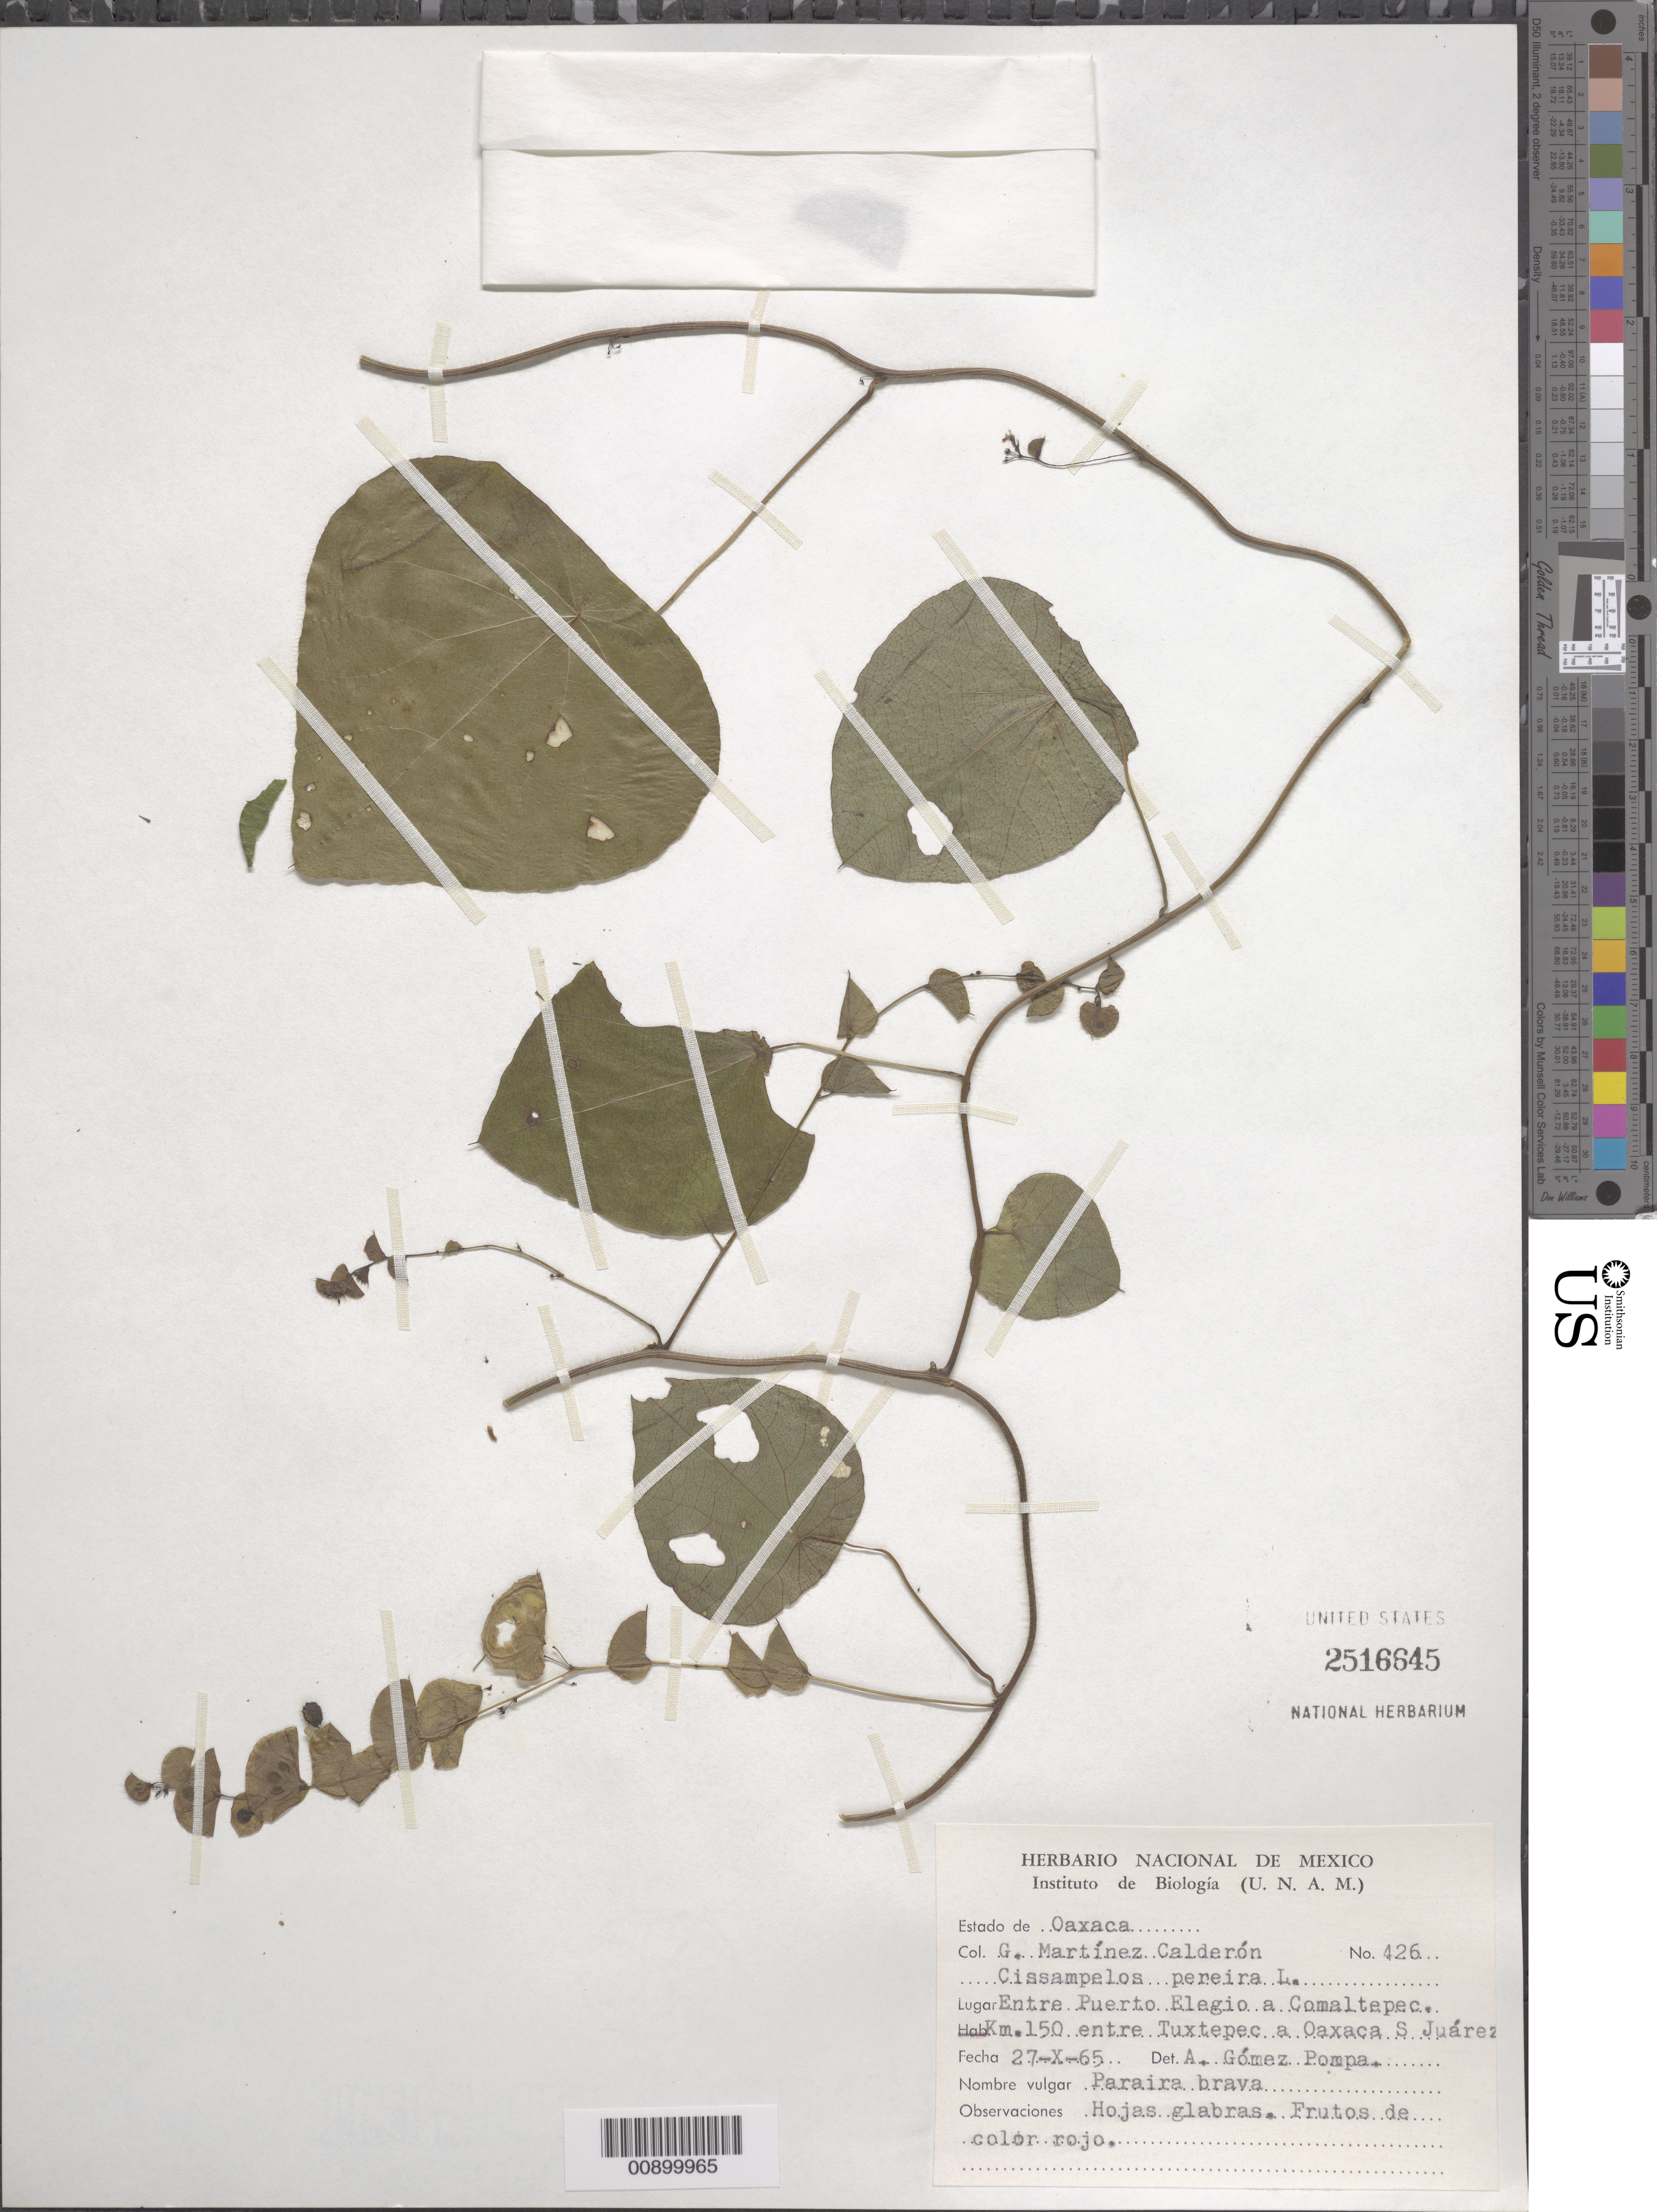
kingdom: Plantae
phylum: Tracheophyta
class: Magnoliopsida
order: Ranunculales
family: Menispermaceae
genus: Cissampelos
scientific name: Cissampelos pareira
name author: L.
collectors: G. Martinez-C.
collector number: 426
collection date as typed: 27 Oct 1965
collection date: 1965-10-27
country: Mexico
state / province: Oaxaca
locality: Entre Puerto Elegio a Comaltepec. Km 150 entre Tuxtepec a Oaxaca S Juárez.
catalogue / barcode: US 2516645